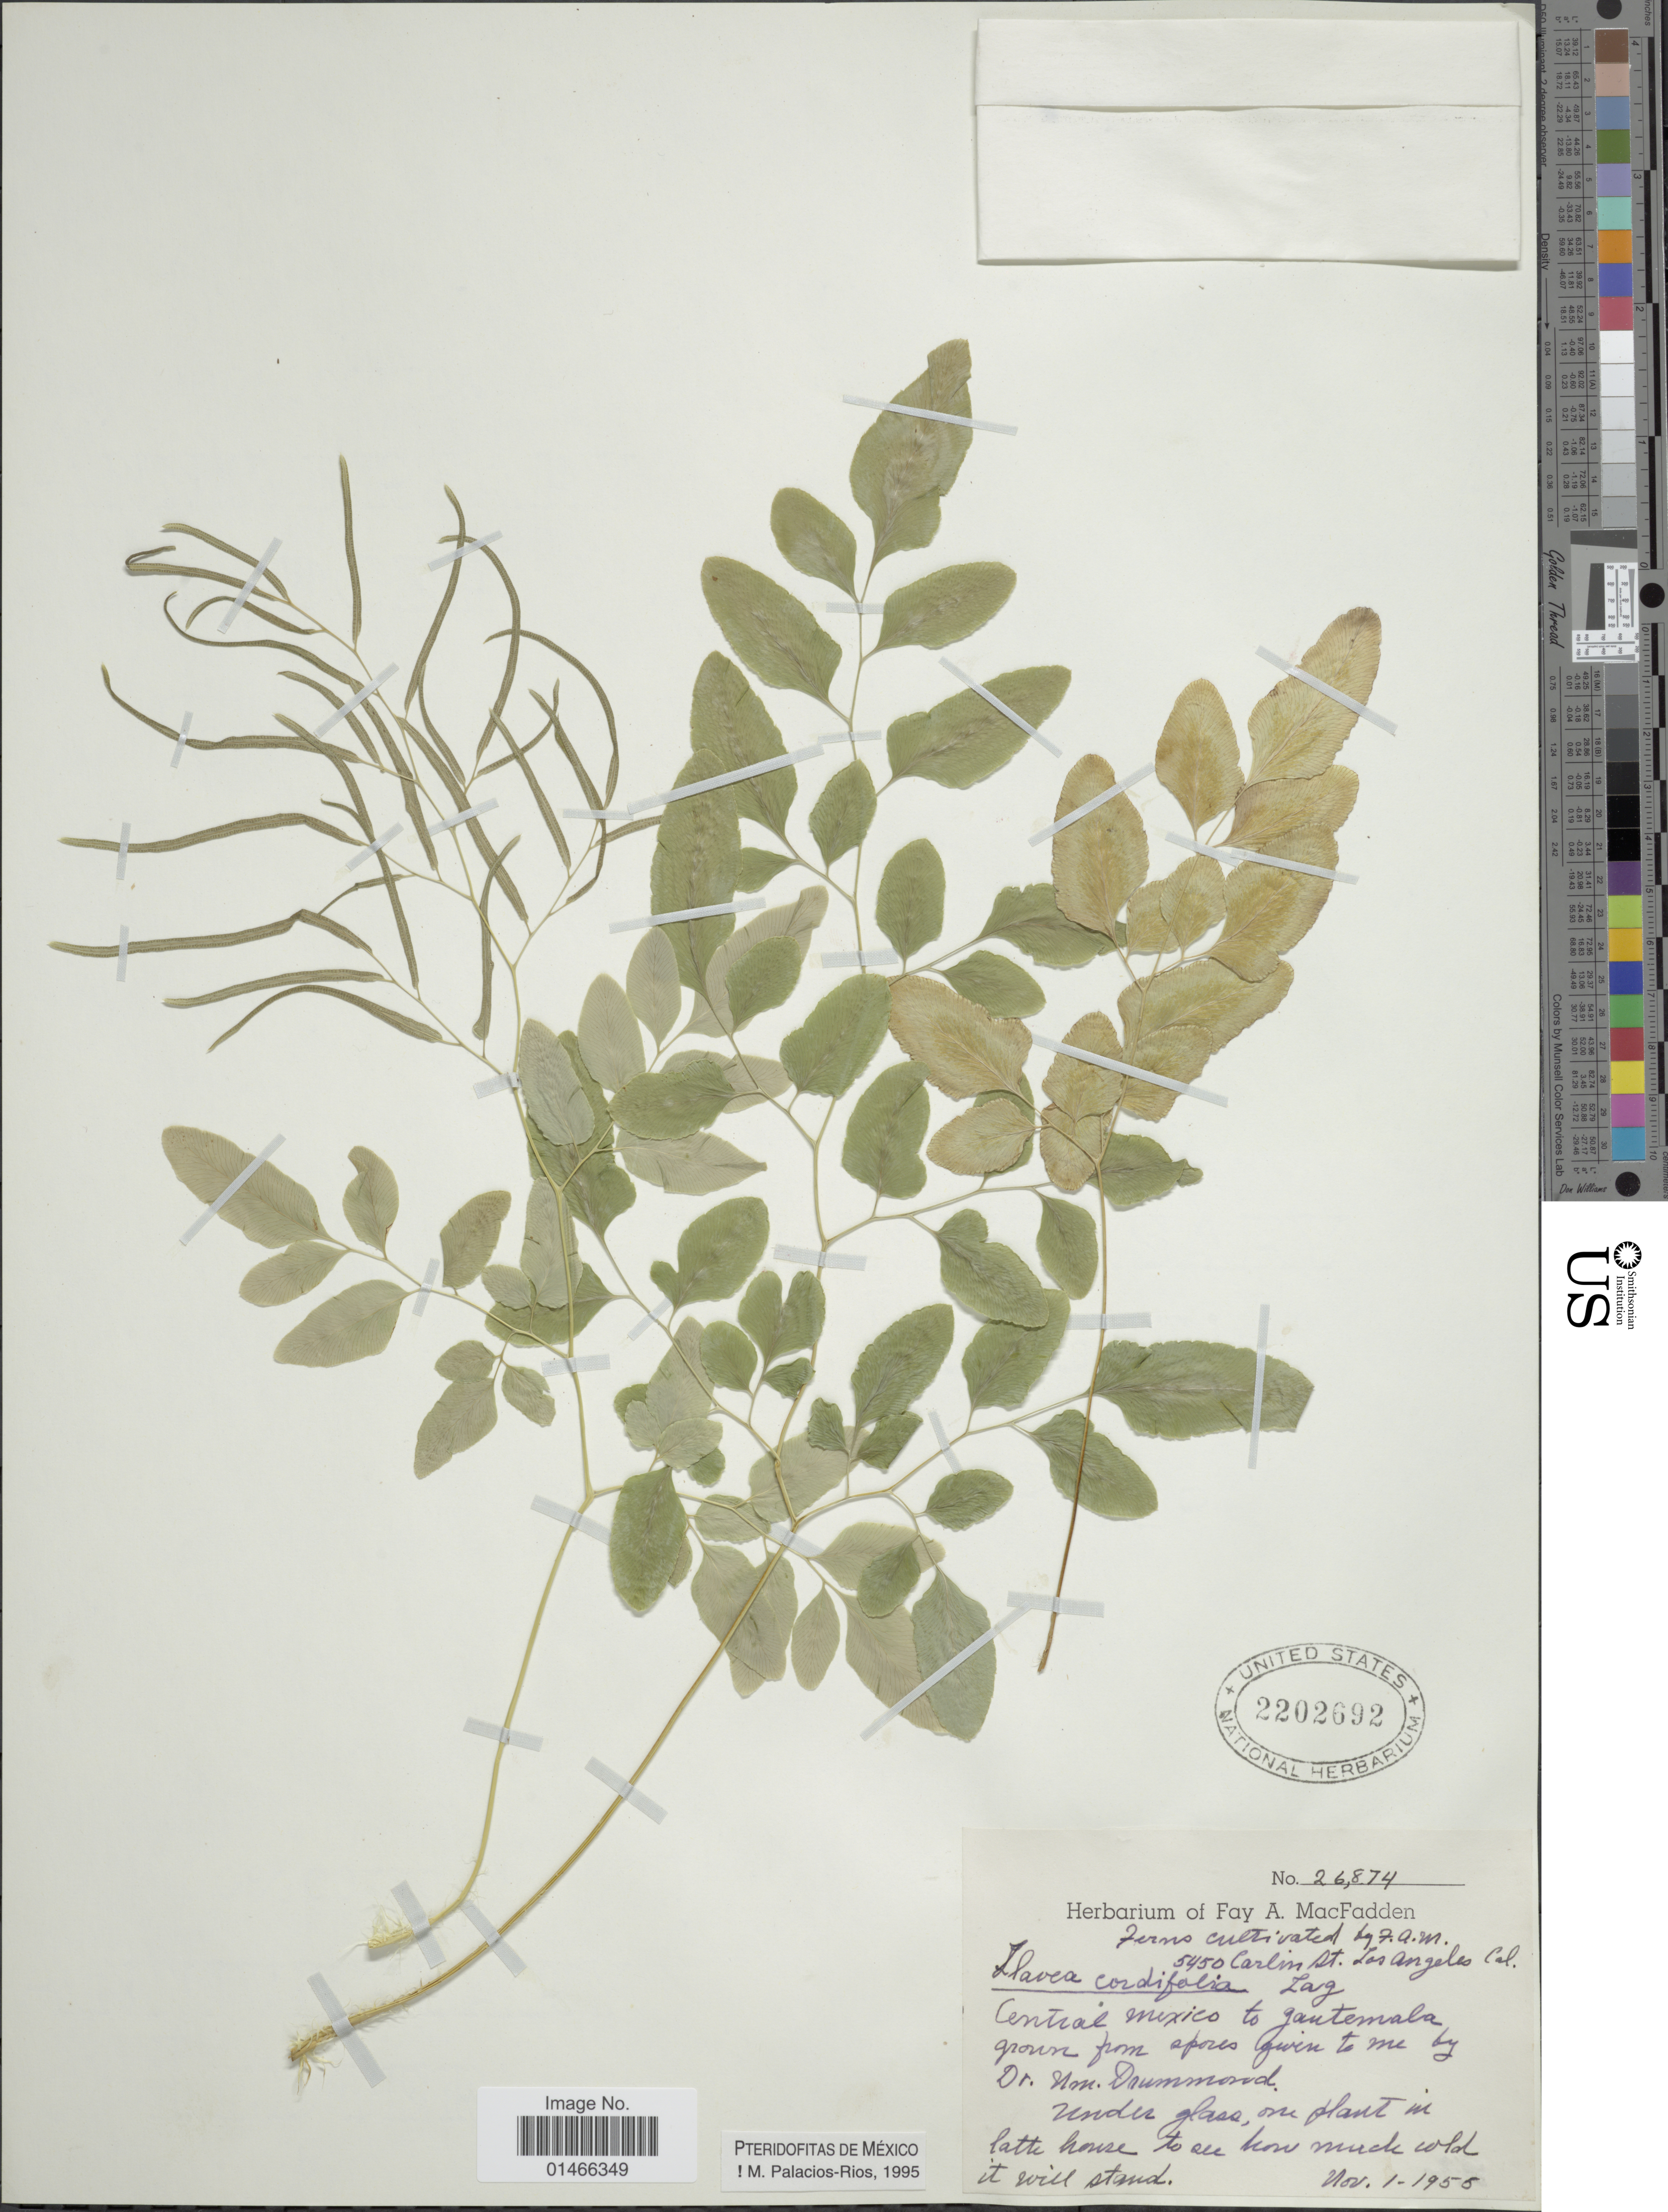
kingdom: Plantae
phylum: Tracheophyta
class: Polypodiopsida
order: Polypodiales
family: Pteridaceae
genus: Llavea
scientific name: Llavea cordifolia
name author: Lag.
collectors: F. MacFadden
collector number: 5450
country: United States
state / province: California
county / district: Los Angeles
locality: Carlin St. Los Angeles Cal.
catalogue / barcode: US 2202692